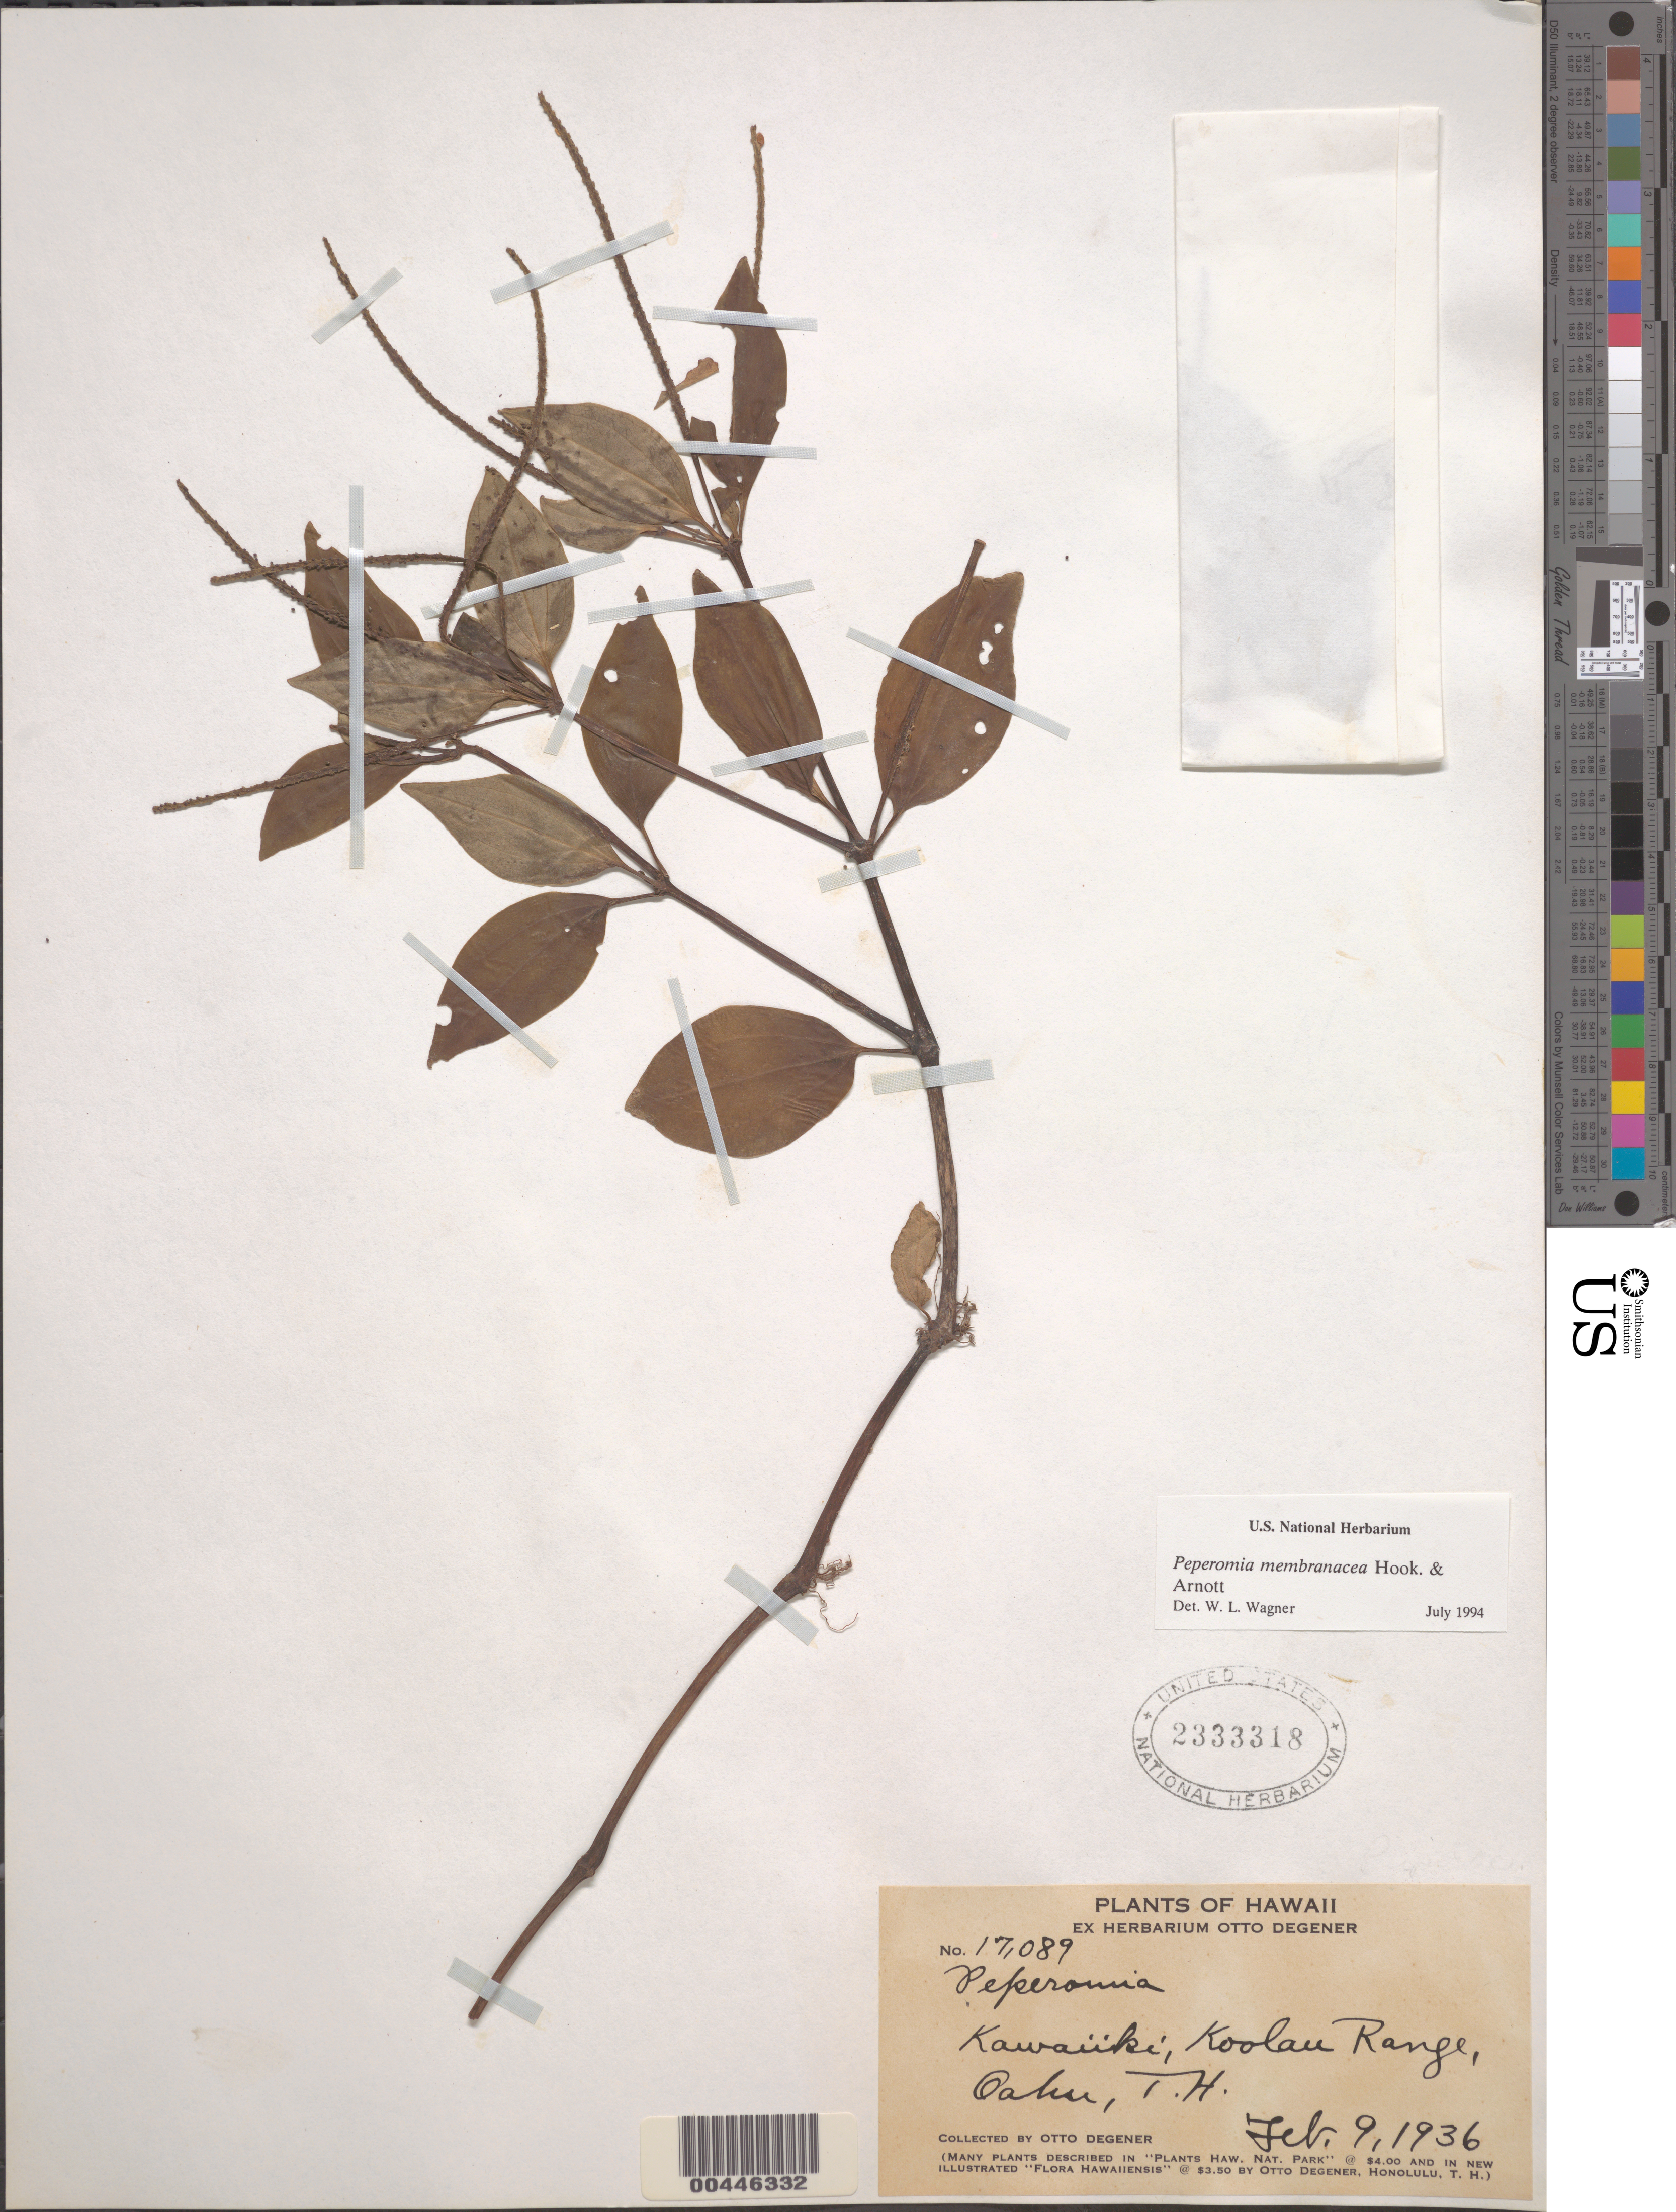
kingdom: Plantae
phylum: Tracheophyta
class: Magnoliopsida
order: Piperales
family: Piperaceae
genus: Peperomia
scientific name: Peperomia membranacea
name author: Hook. & Arn.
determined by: Wagner, W. L., (BOT), Smithsonian Institution - National Museum of Natural History (UNITED STATES)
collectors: O. Degener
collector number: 17089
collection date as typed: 9 Feb 1936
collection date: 1936-02-09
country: United States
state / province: Hawaii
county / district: Honolulu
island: Oahu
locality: Kawaiiki, Koolau Range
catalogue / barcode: US 2333318